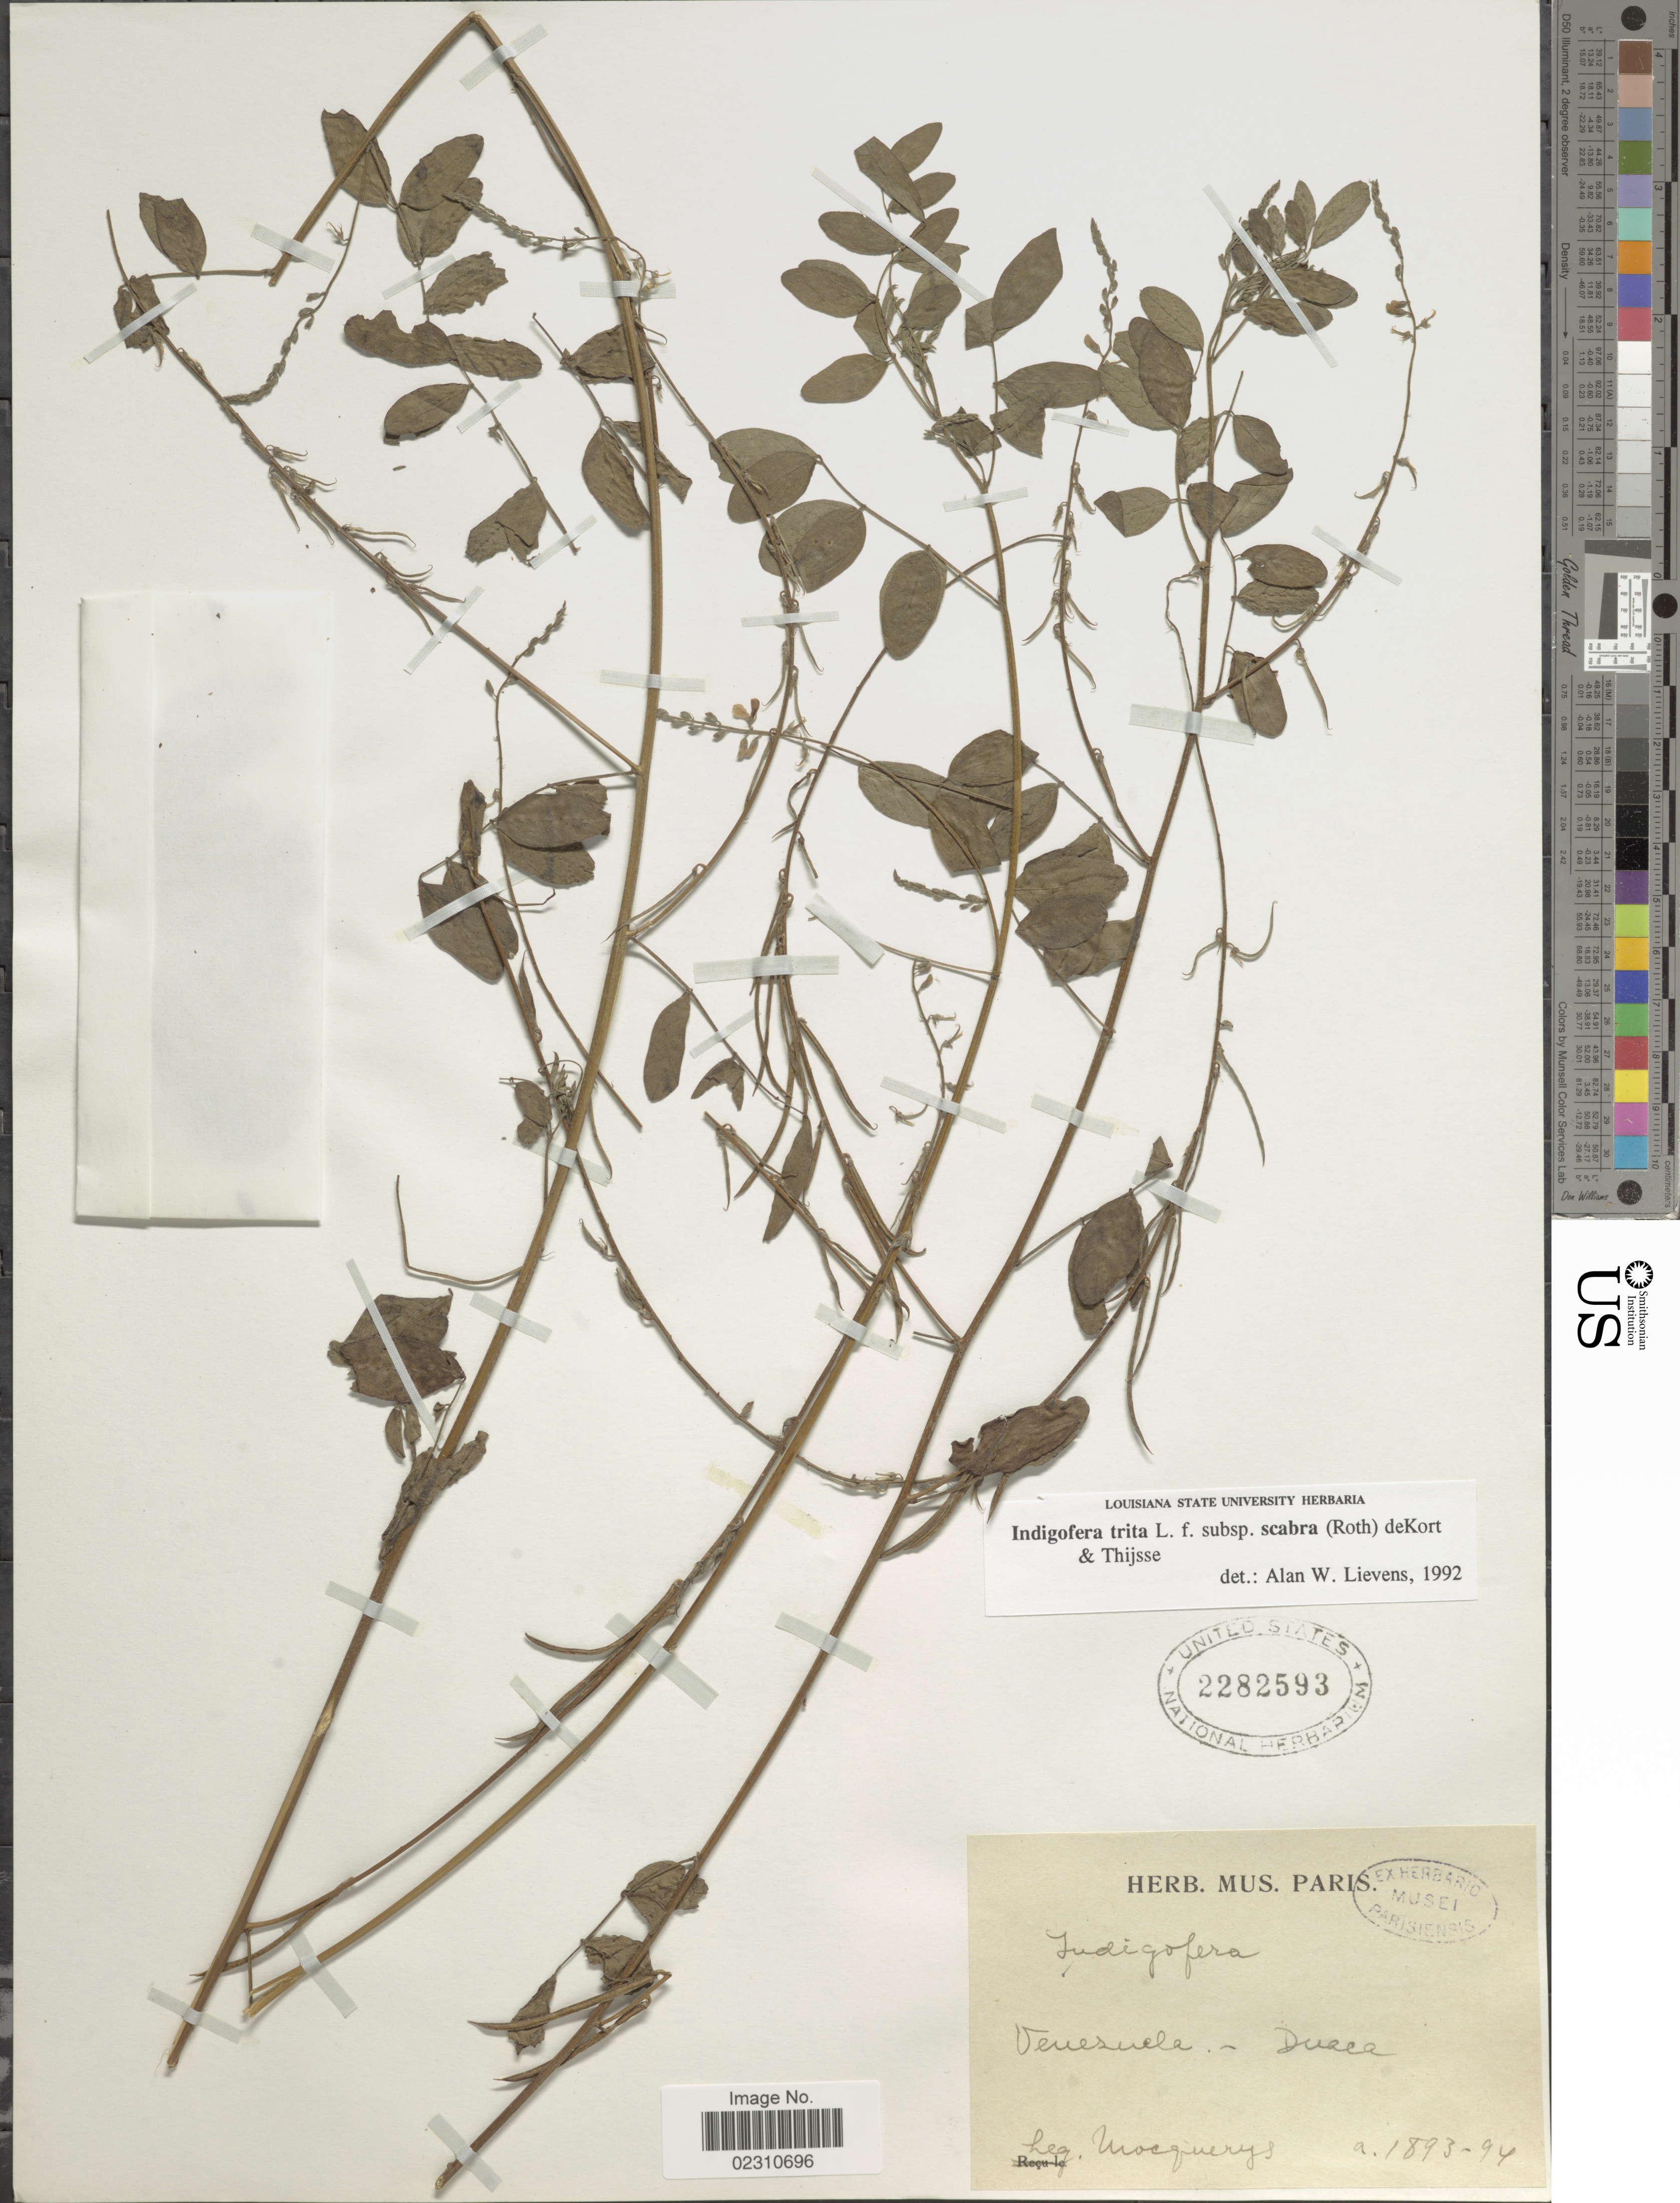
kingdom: Plantae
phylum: Tracheophyta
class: Magnoliopsida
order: Fabales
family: Fabaceae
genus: Indigofera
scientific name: Indigofera trita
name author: L. f.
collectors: A. Mocquerys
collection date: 1893/1894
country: Venezuela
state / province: Lara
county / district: Crespo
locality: Duaca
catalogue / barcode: US 2282593